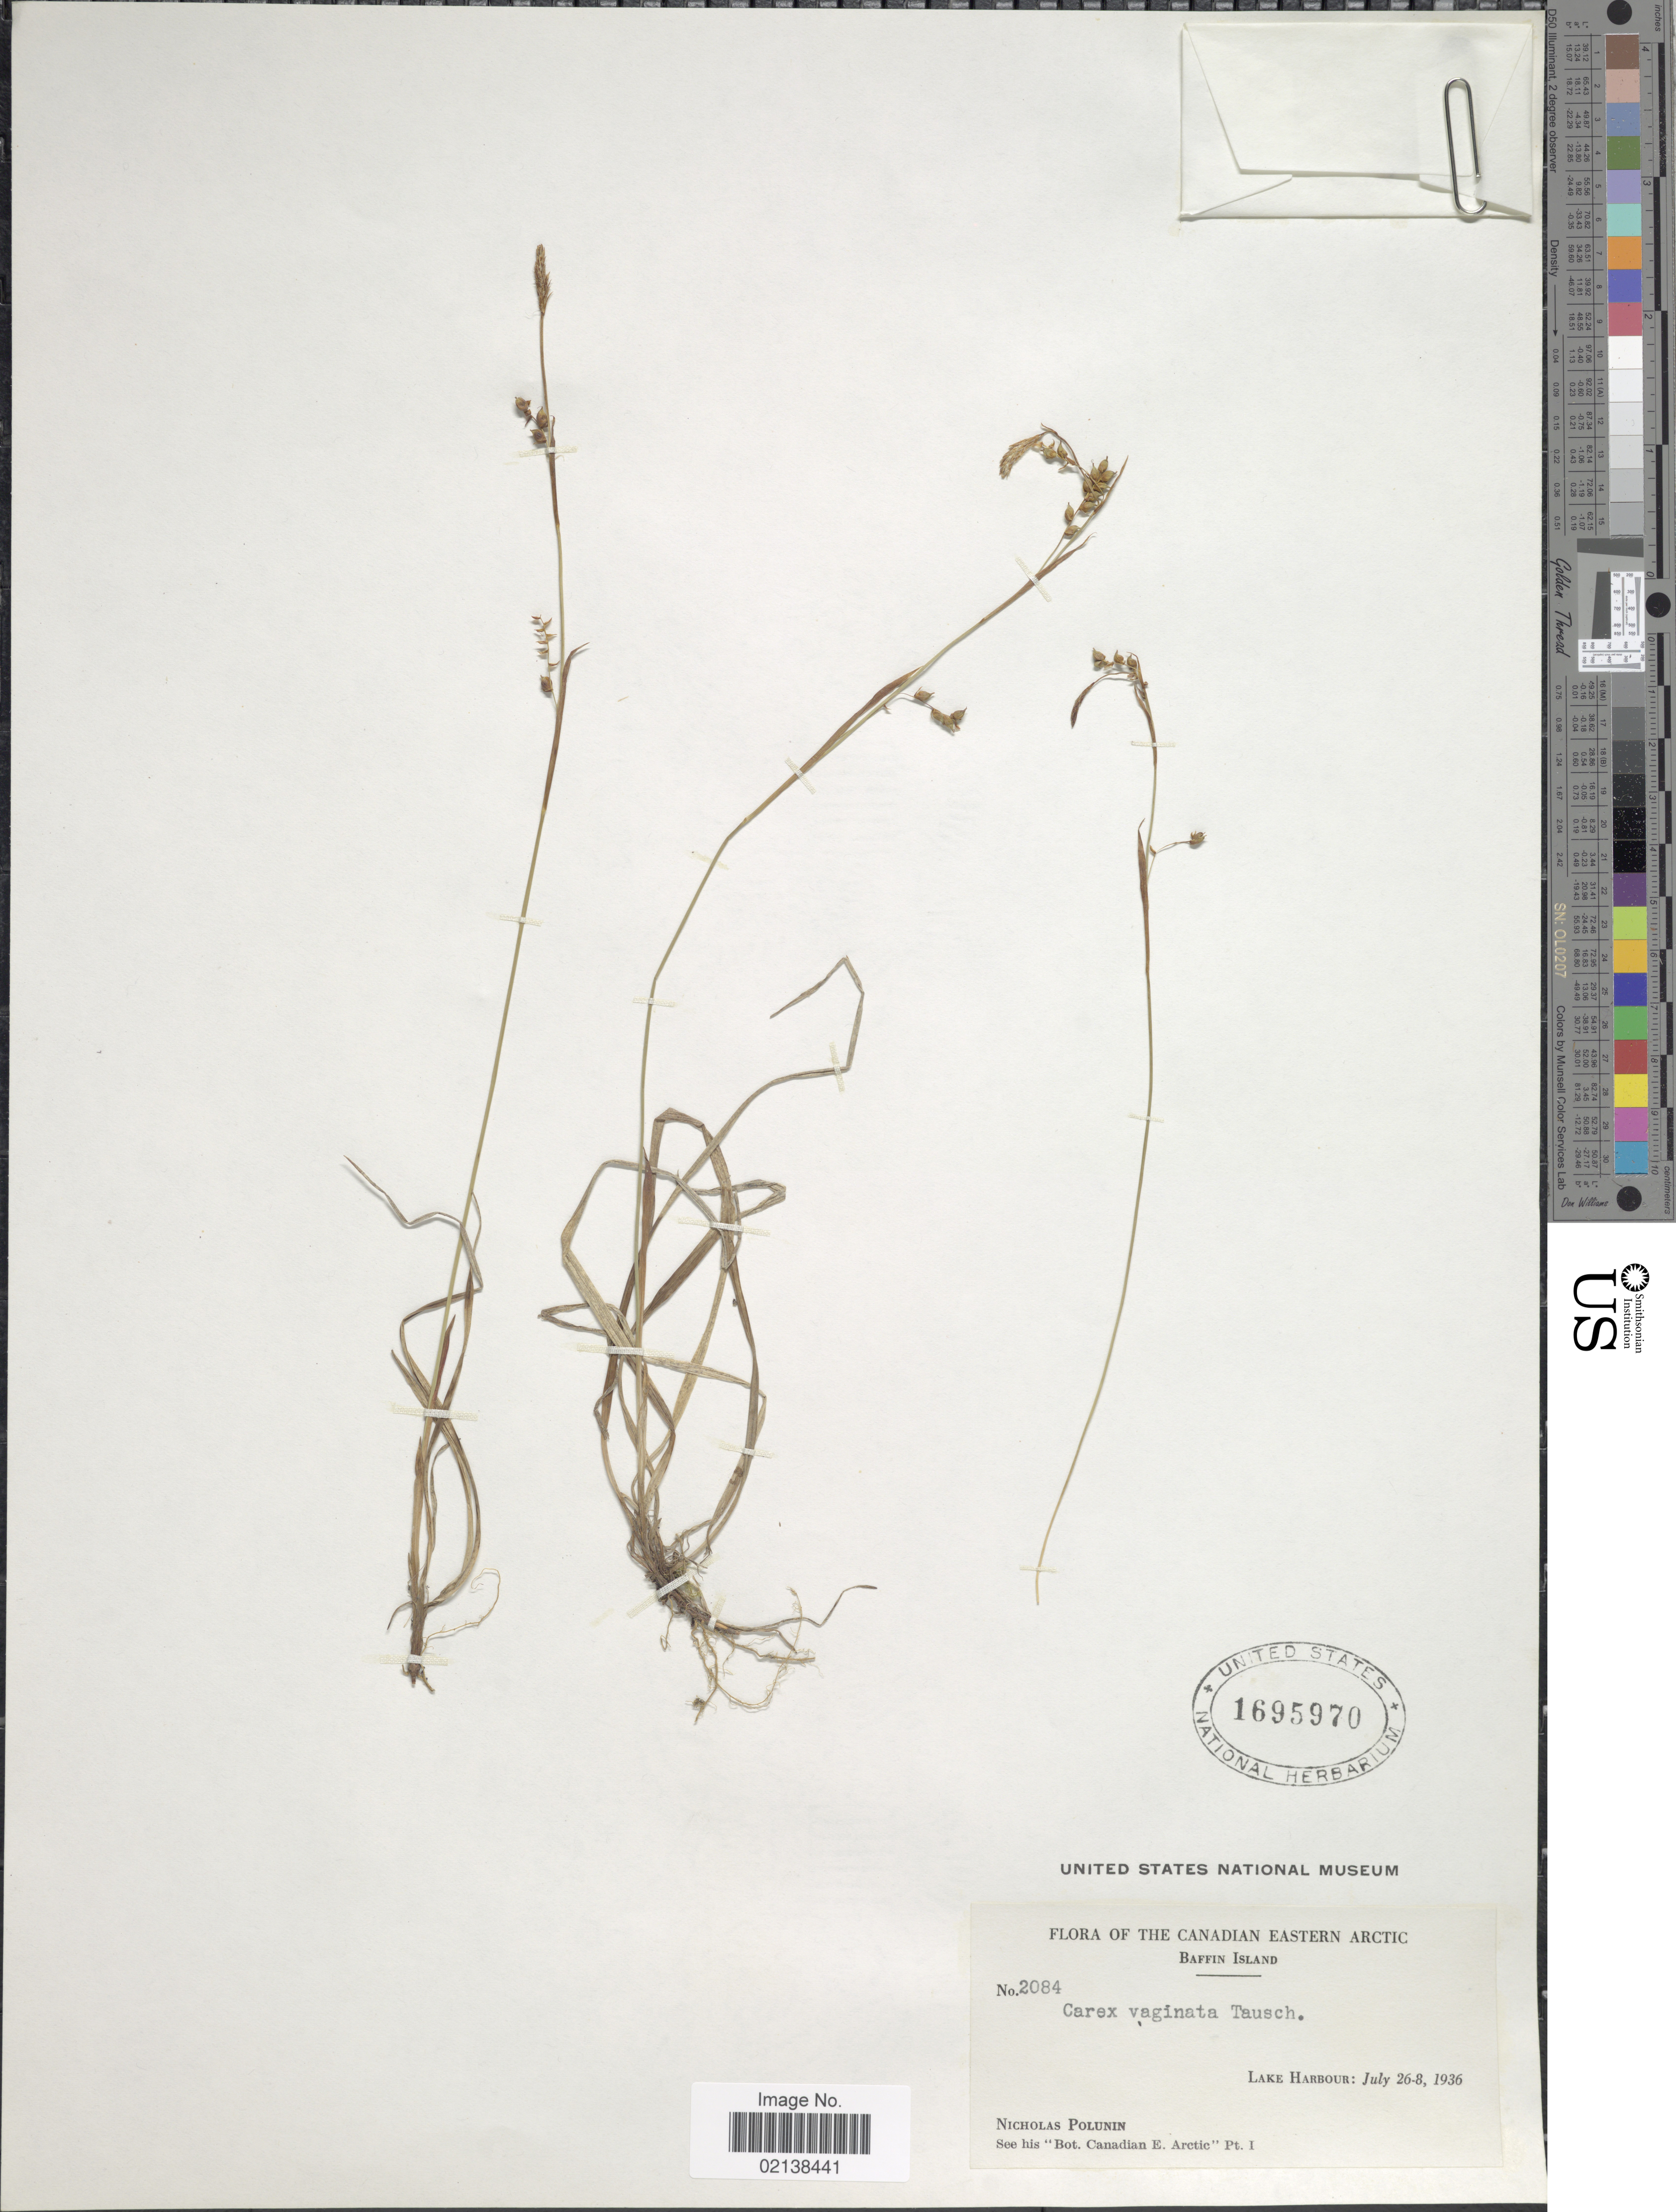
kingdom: Plantae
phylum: Tracheophyta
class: Liliopsida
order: Poales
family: Cyperaceae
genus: Carex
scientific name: Carex vaginata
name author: Tausch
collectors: N. V. Polunin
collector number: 2084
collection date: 1936-07-26/1936-07-28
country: Canada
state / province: Nunavut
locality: Canadian Eastern Arctic, Baffin Island, Lake Harbour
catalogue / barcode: US 1695970